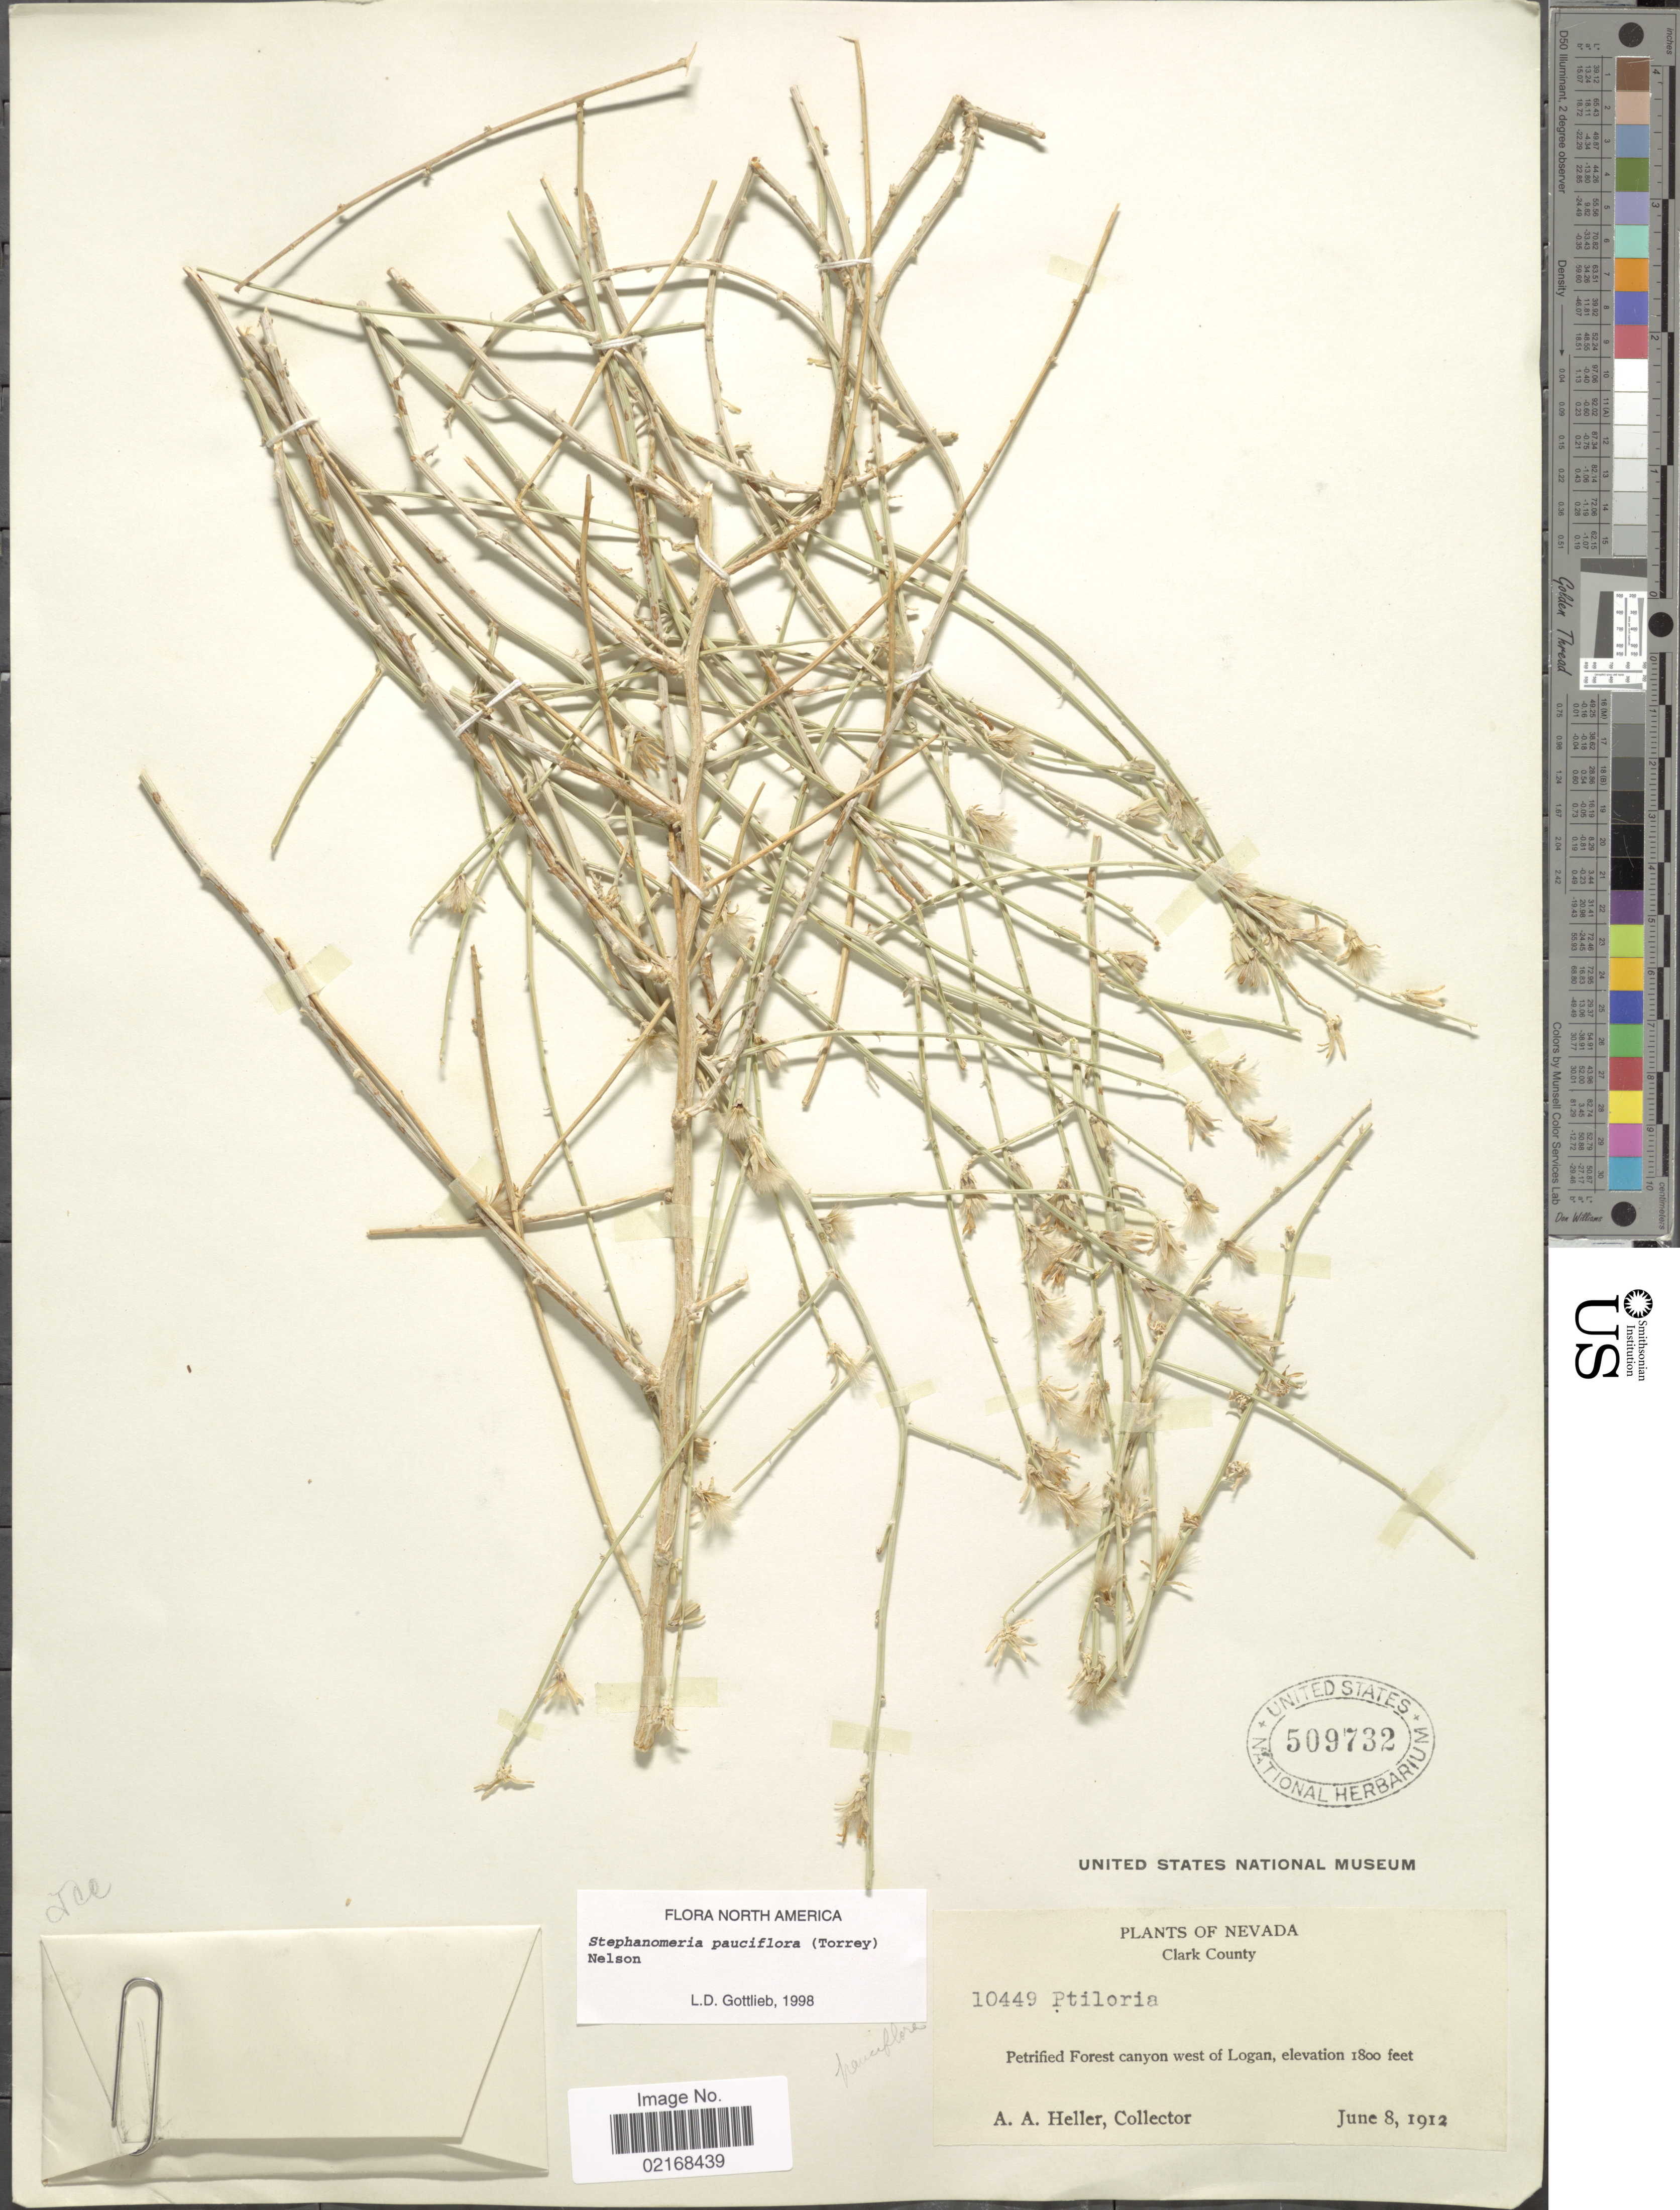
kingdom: Plantae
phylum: Tracheophyta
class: Magnoliopsida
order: Asterales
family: Asteraceae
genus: Stephanomeria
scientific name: Stephanomeria pauciflora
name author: (Torr.) A. Nelson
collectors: A. A. Heller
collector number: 10449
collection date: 1912-06-08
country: United States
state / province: Nevada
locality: Clark County, Petrified Forest canyon west of Logan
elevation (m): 549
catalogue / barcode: US 509732